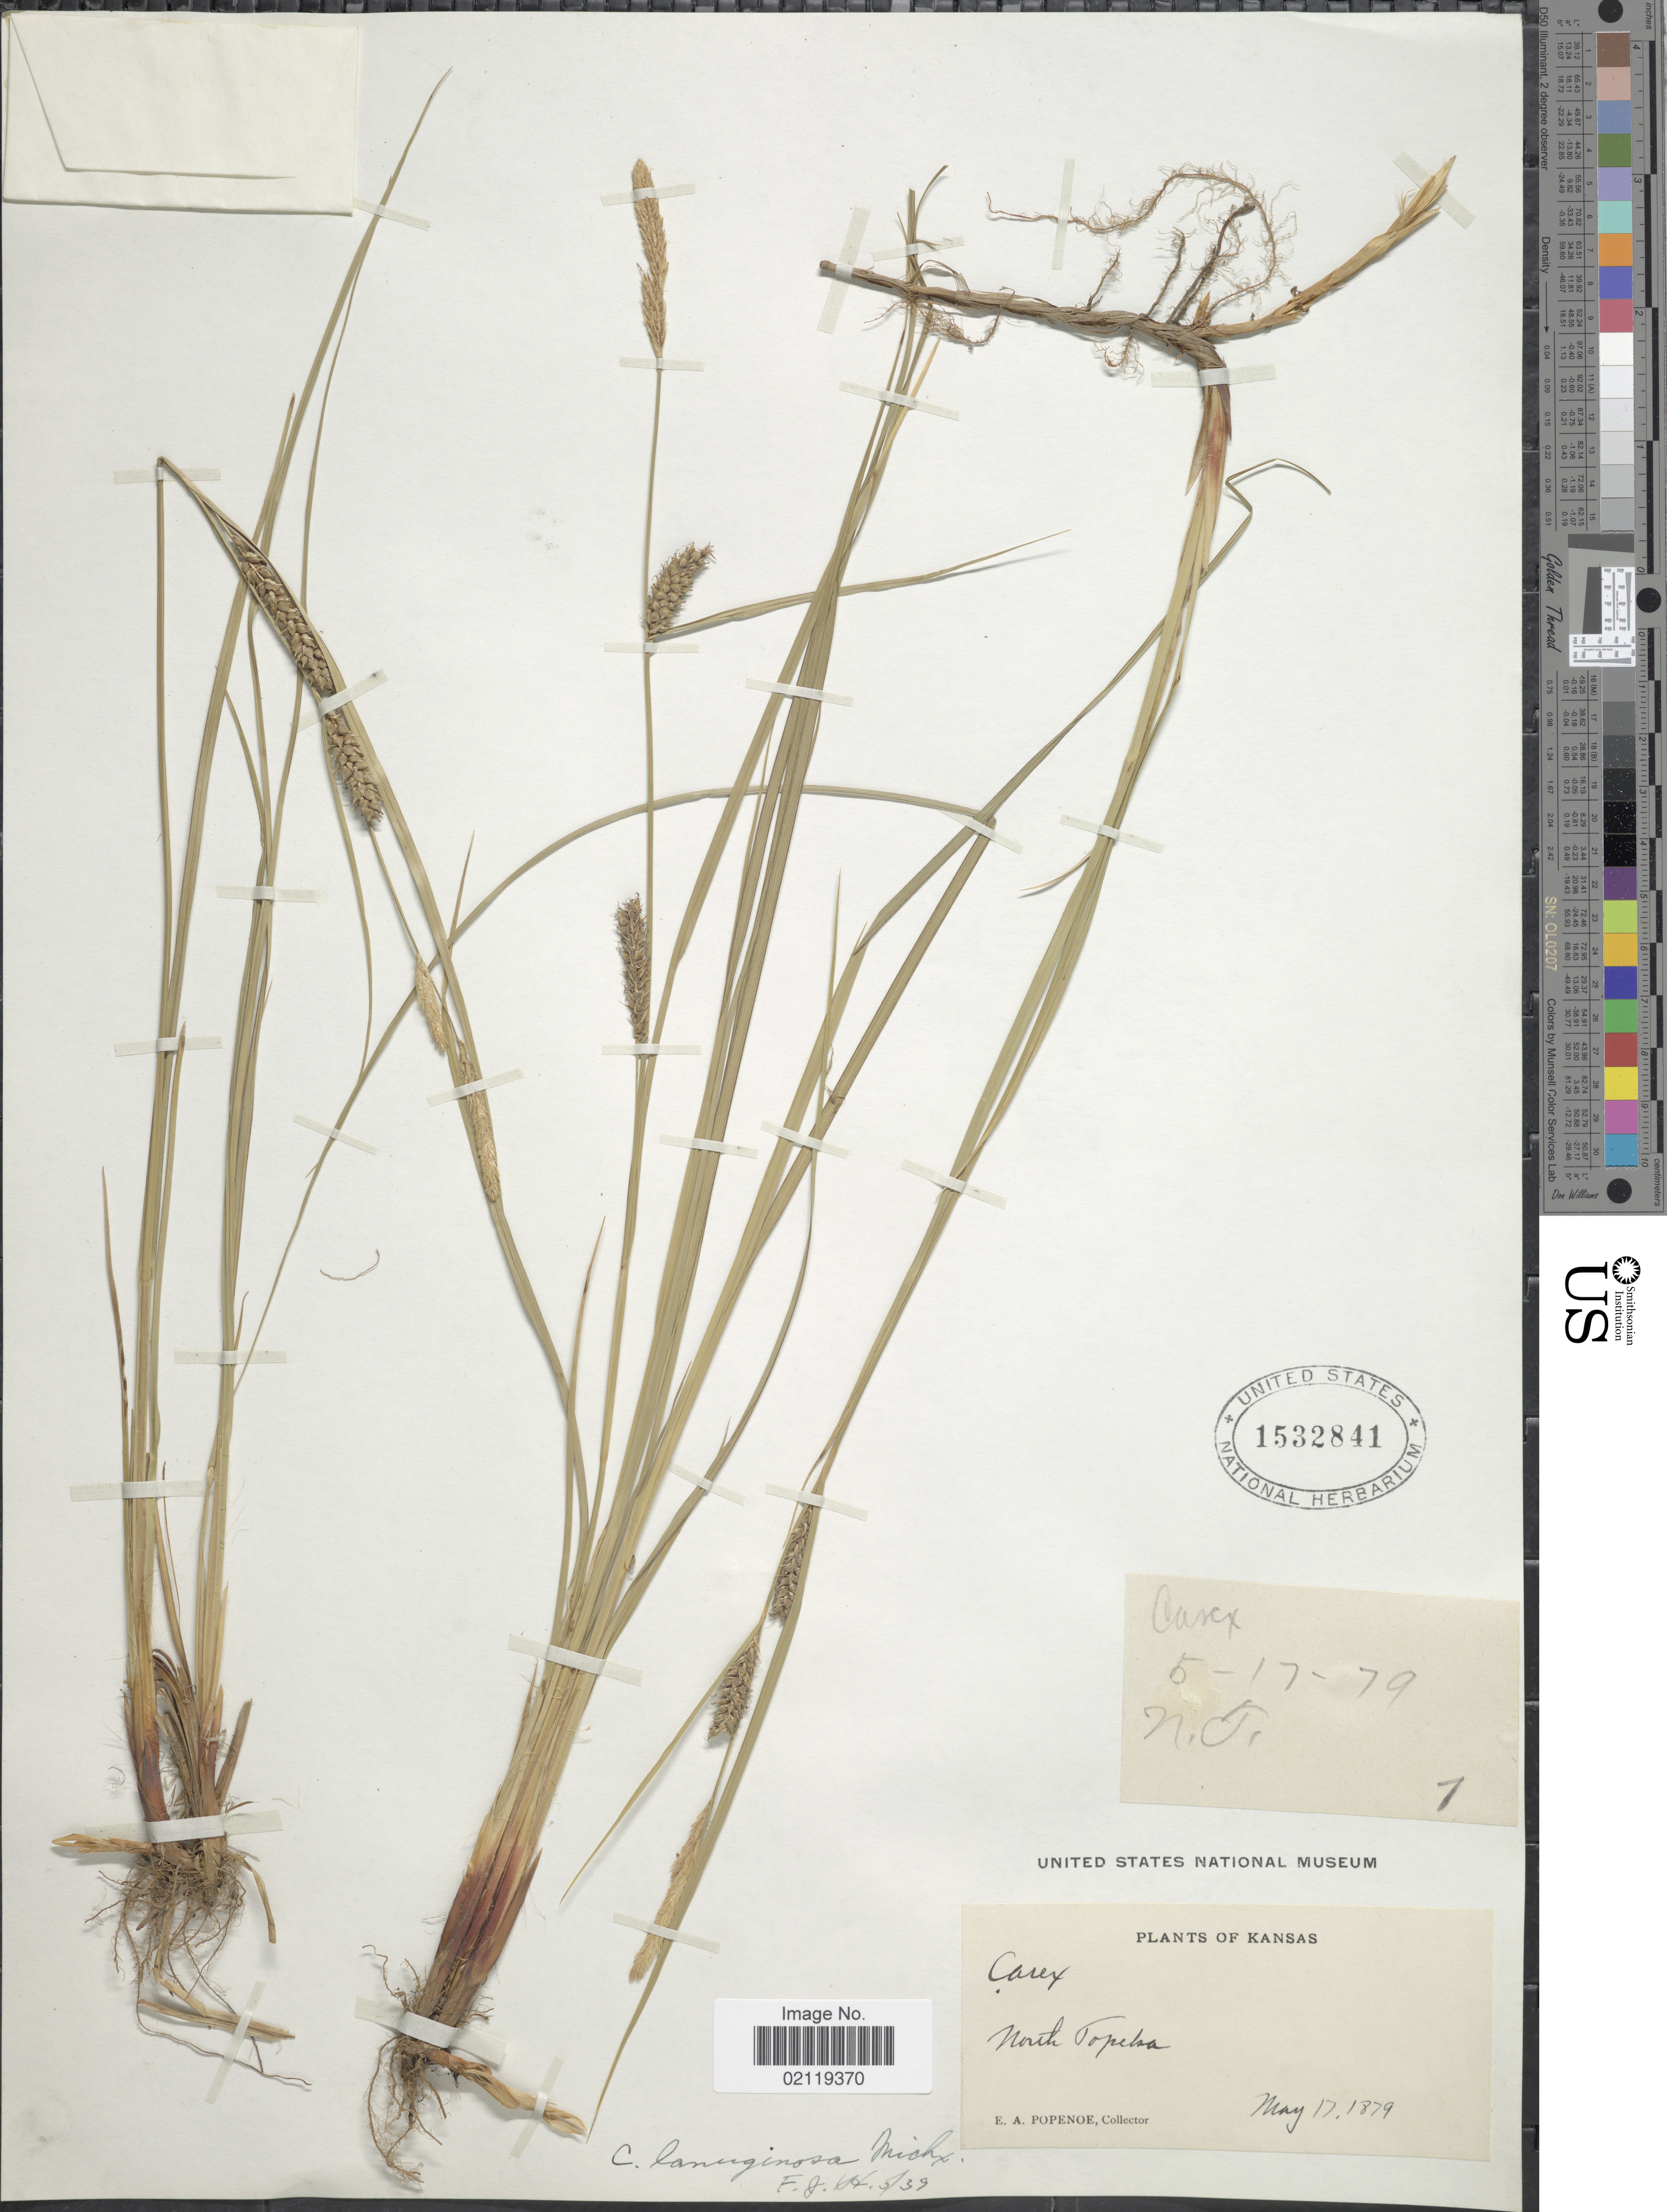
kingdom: Plantae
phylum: Tracheophyta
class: Liliopsida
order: Poales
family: Cyperaceae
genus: Carex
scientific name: Carex pellita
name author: Muhl. ex Willd.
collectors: E. A. Popenoe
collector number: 1?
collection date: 1879-05-17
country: United States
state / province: Kansas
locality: North Topeka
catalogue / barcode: US 1532841